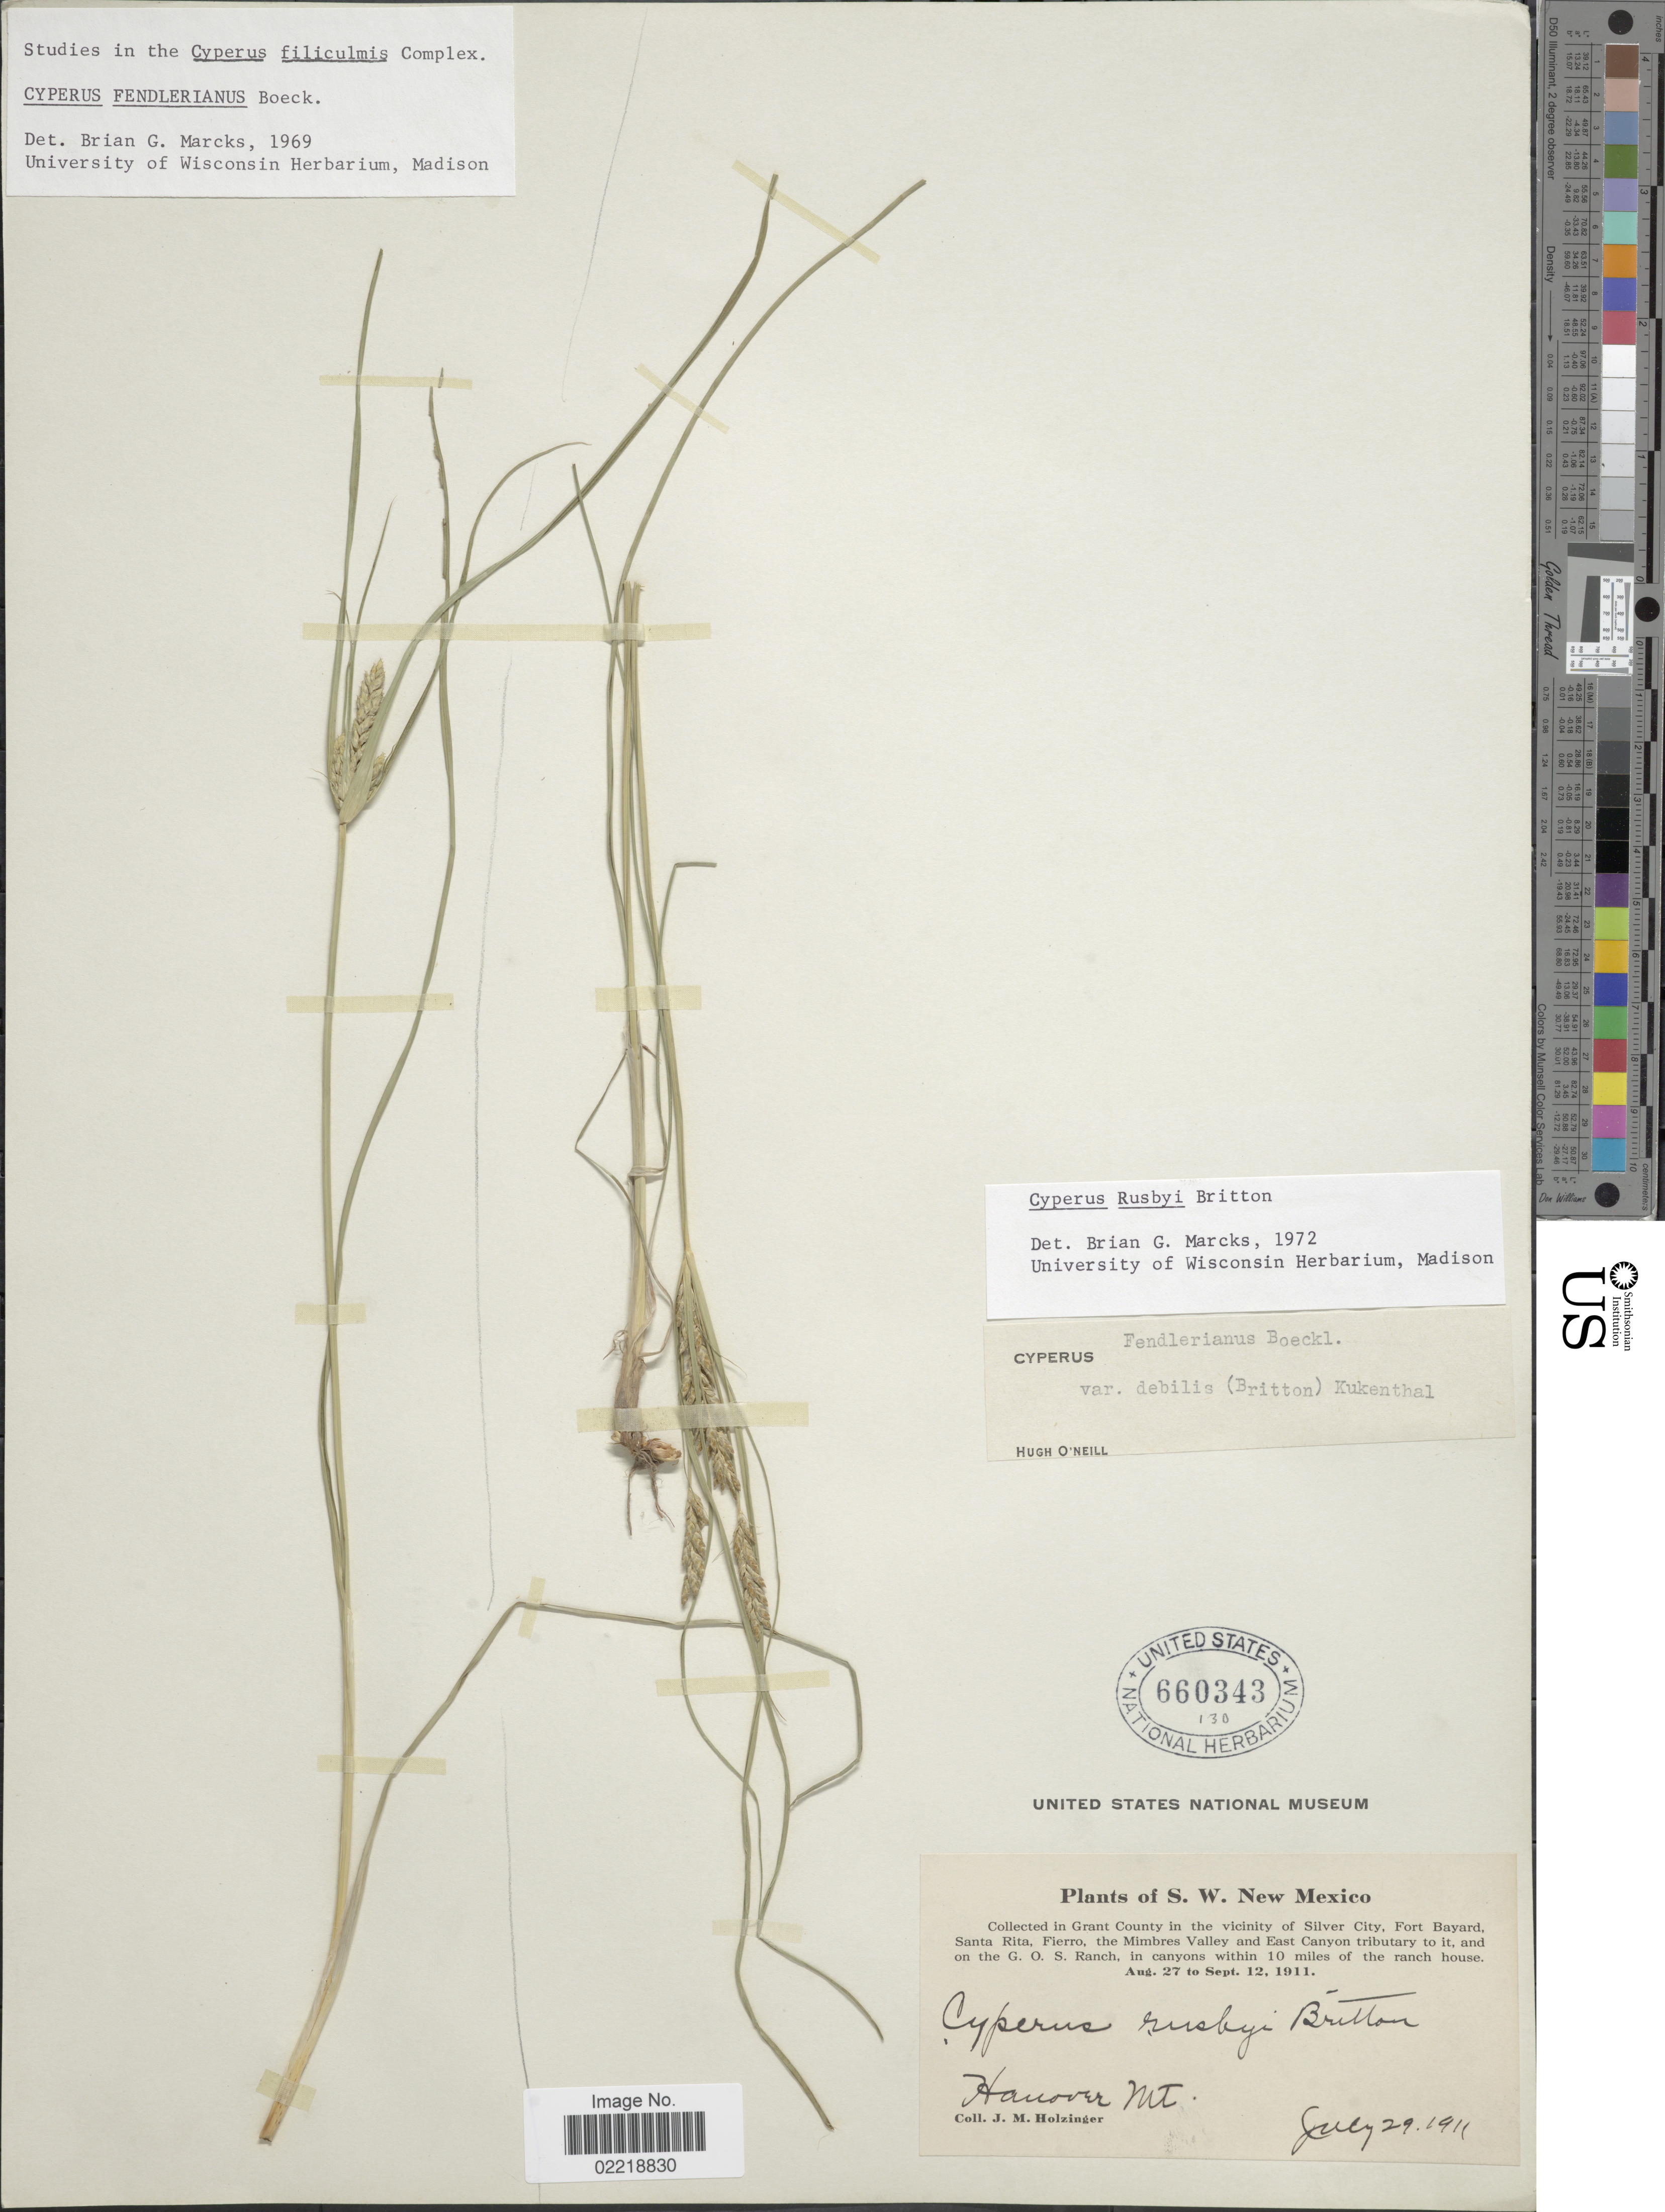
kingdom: Plantae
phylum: Tracheophyta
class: Liliopsida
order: Poales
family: Cyperaceae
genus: Cyperus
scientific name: Cyperus sphaerolepis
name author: Boeckeler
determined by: Strong, Mark T., (BOT), Smithsonian Institution - National Museum of Natural History (UNITED STATES)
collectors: J. M. Holzinger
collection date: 1911-07-29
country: United States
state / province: New Mexico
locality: In Grant County in the vicinity of Silver City, Fort Bayard, Santa Rita, Fierro, the Mimbres Valley and East Canyon tributary to it, and on the G.O.S. Ranch, in canyons within 10 miles of the ranch house, Hanover Mt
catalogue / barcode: US 660343